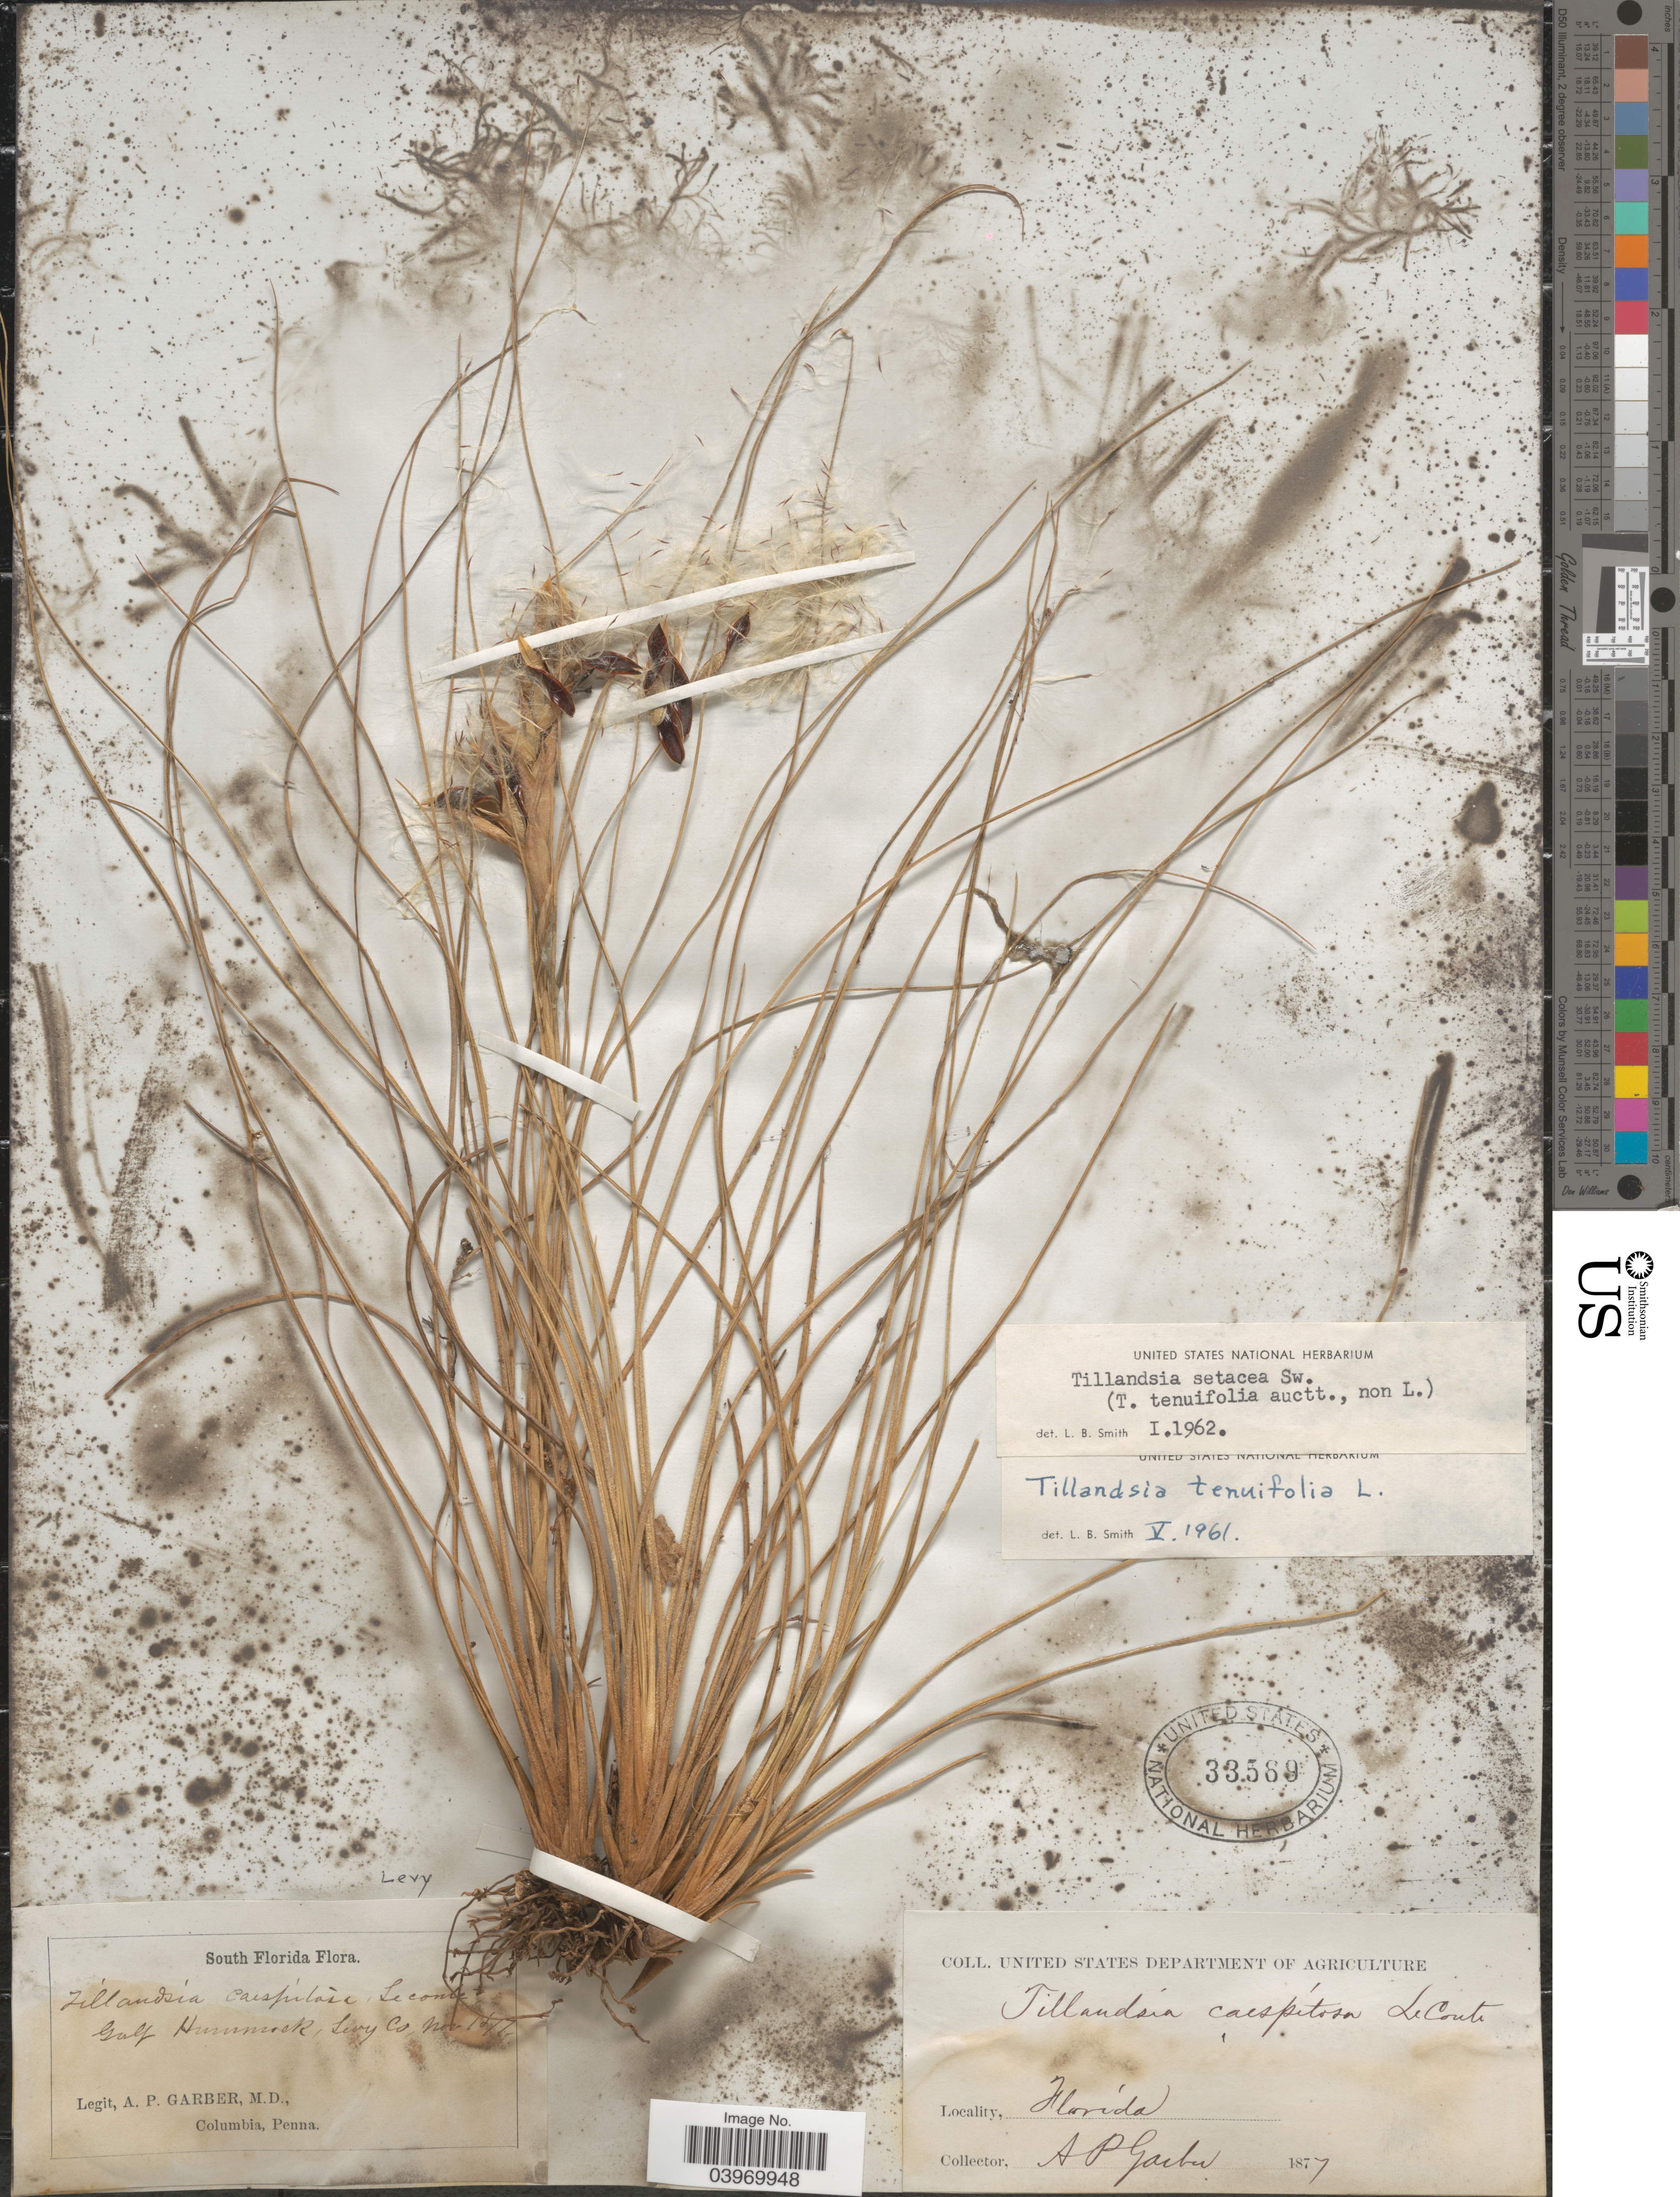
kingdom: Plantae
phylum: Tracheophyta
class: Liliopsida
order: Poales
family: Bromeliaceae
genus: Tillandsia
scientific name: Tillandsia setacea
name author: Sw.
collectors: A. P. Garber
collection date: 1877-11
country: United States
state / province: Florida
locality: South Florida. Levy. Gulf Hammock, Levy Co.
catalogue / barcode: US 33569